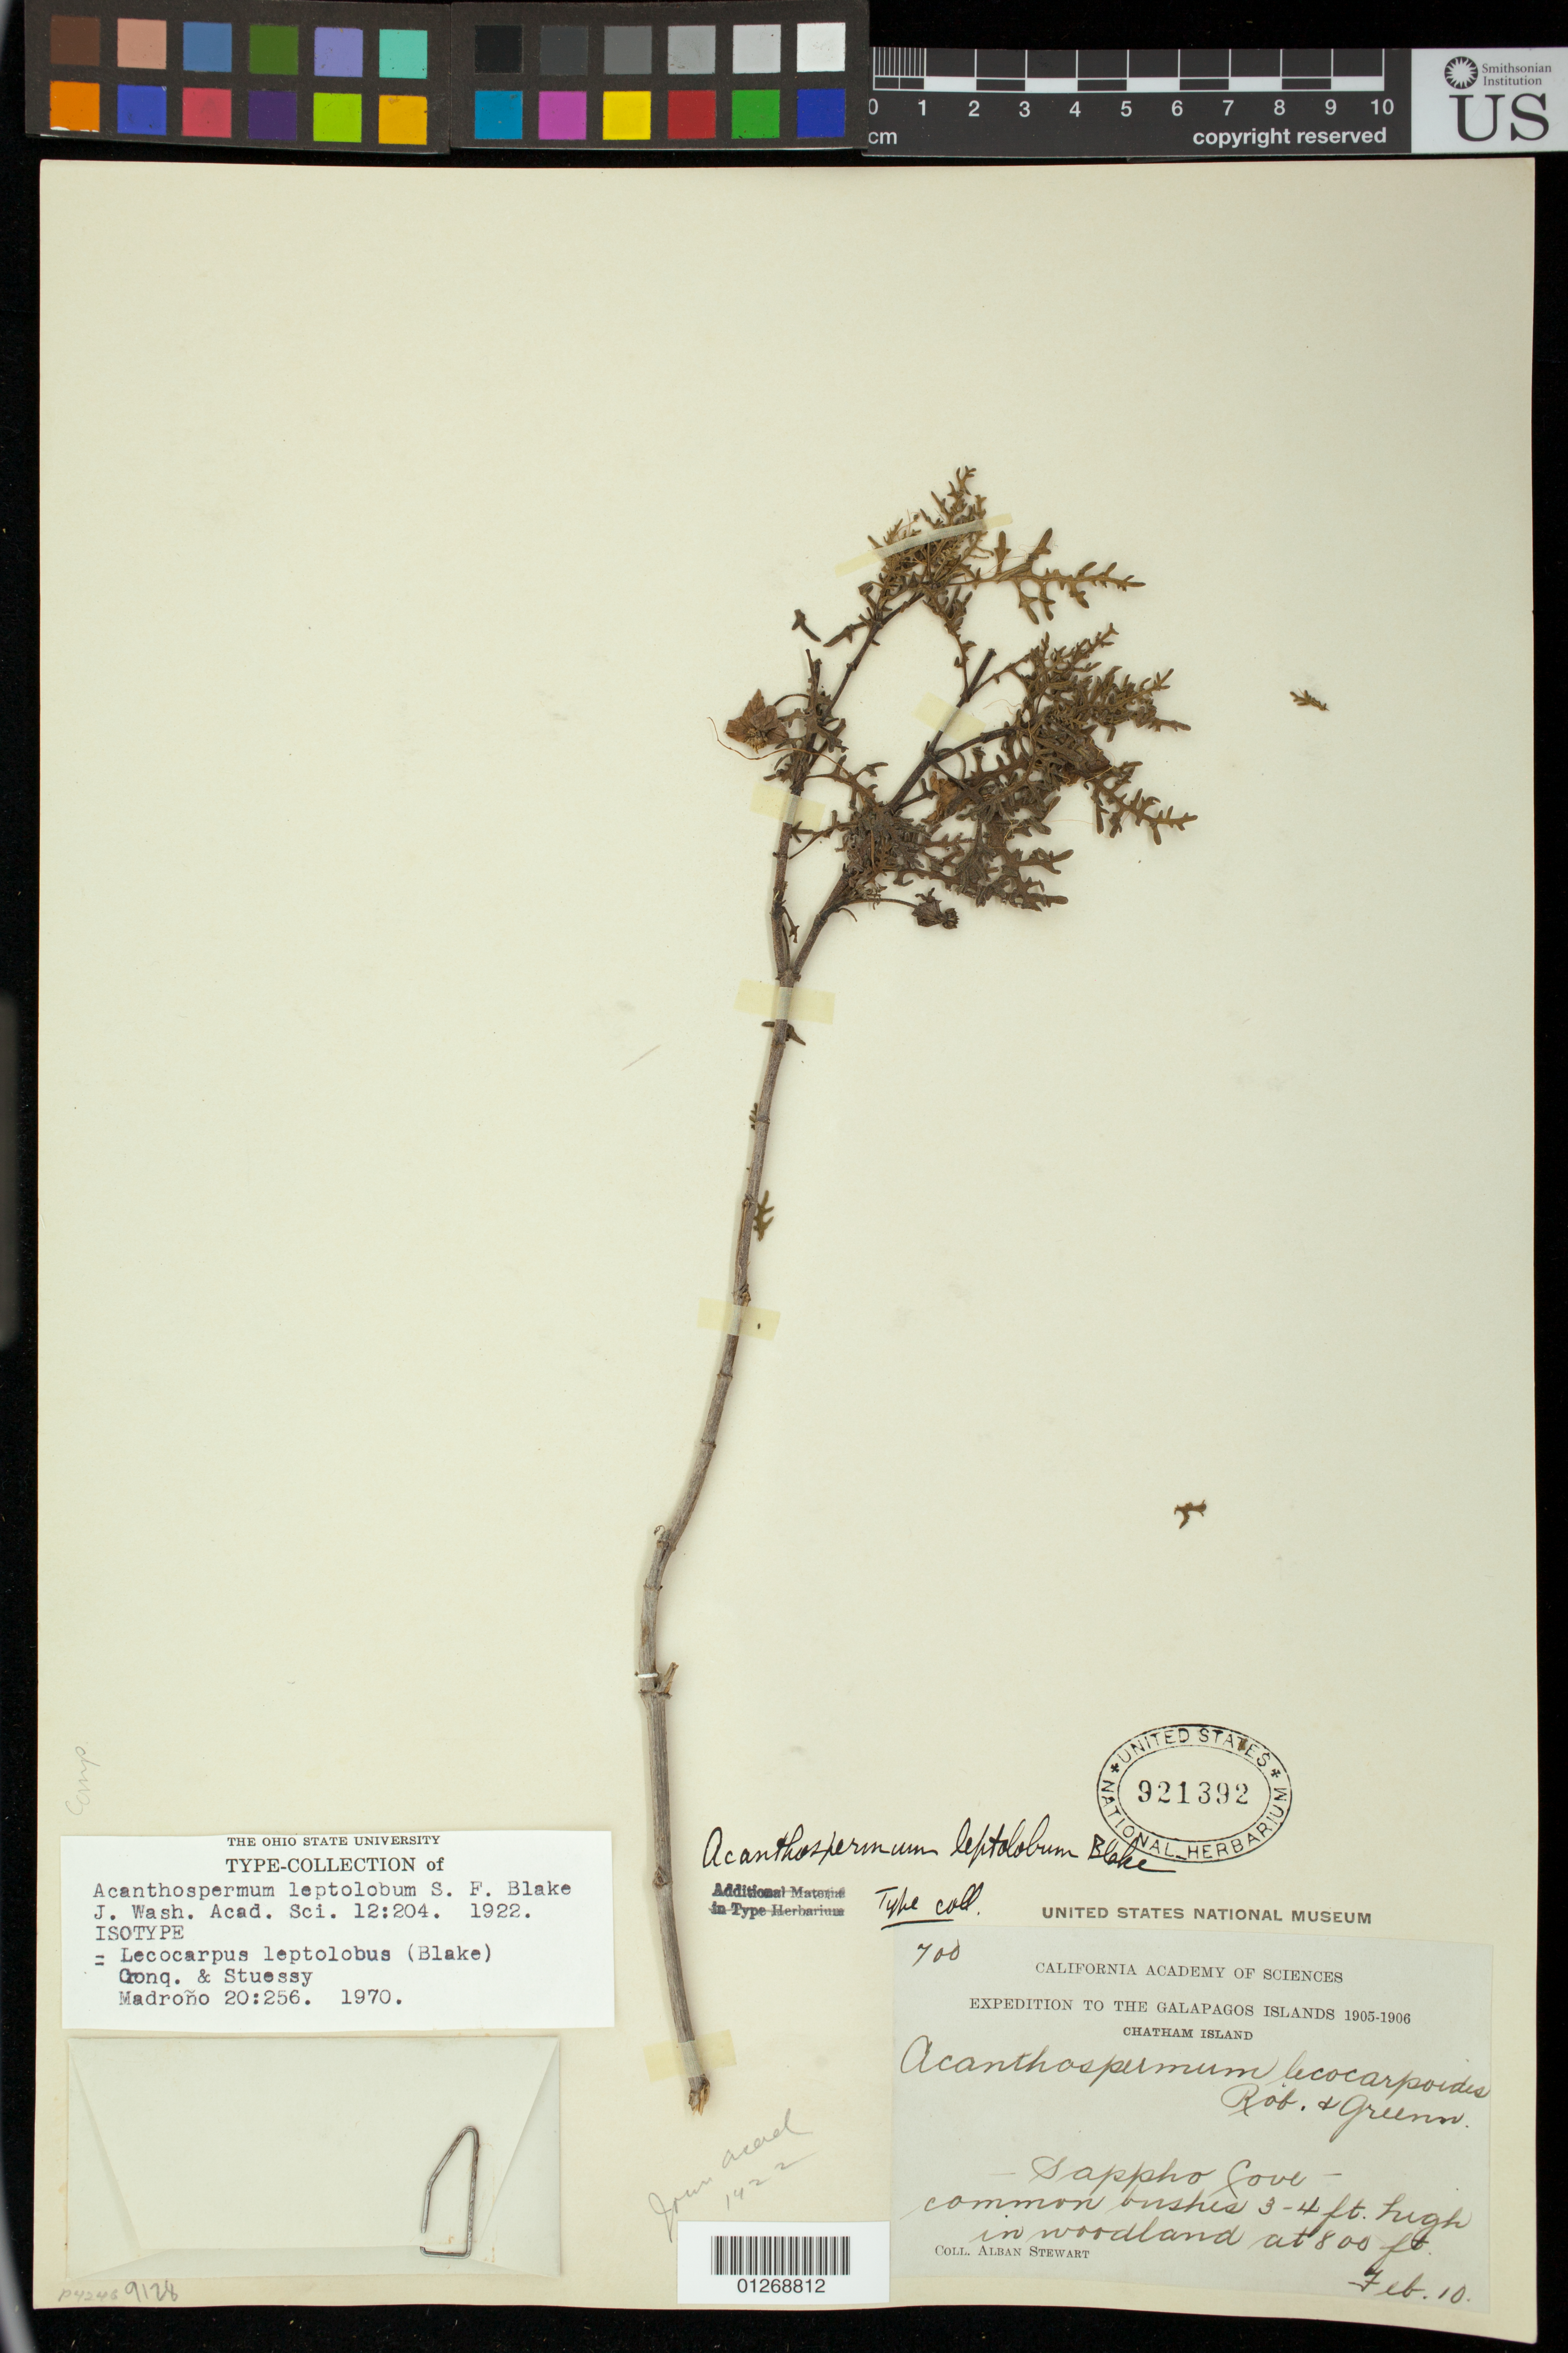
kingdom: Plantae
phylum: Tracheophyta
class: Magnoliopsida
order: Asterales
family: Asteraceae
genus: Acanthospermum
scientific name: Acanthospermum leptolobum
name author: S.F. Blake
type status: Isotype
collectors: A. Stewart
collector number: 700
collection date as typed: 10 Feb 1906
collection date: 1906-02-10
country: Ecuador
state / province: Colón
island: San Cristóbal [Chatham]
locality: Chatham I. [= Isla San Cristobal], Sappho Cove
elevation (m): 244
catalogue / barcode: US 921392